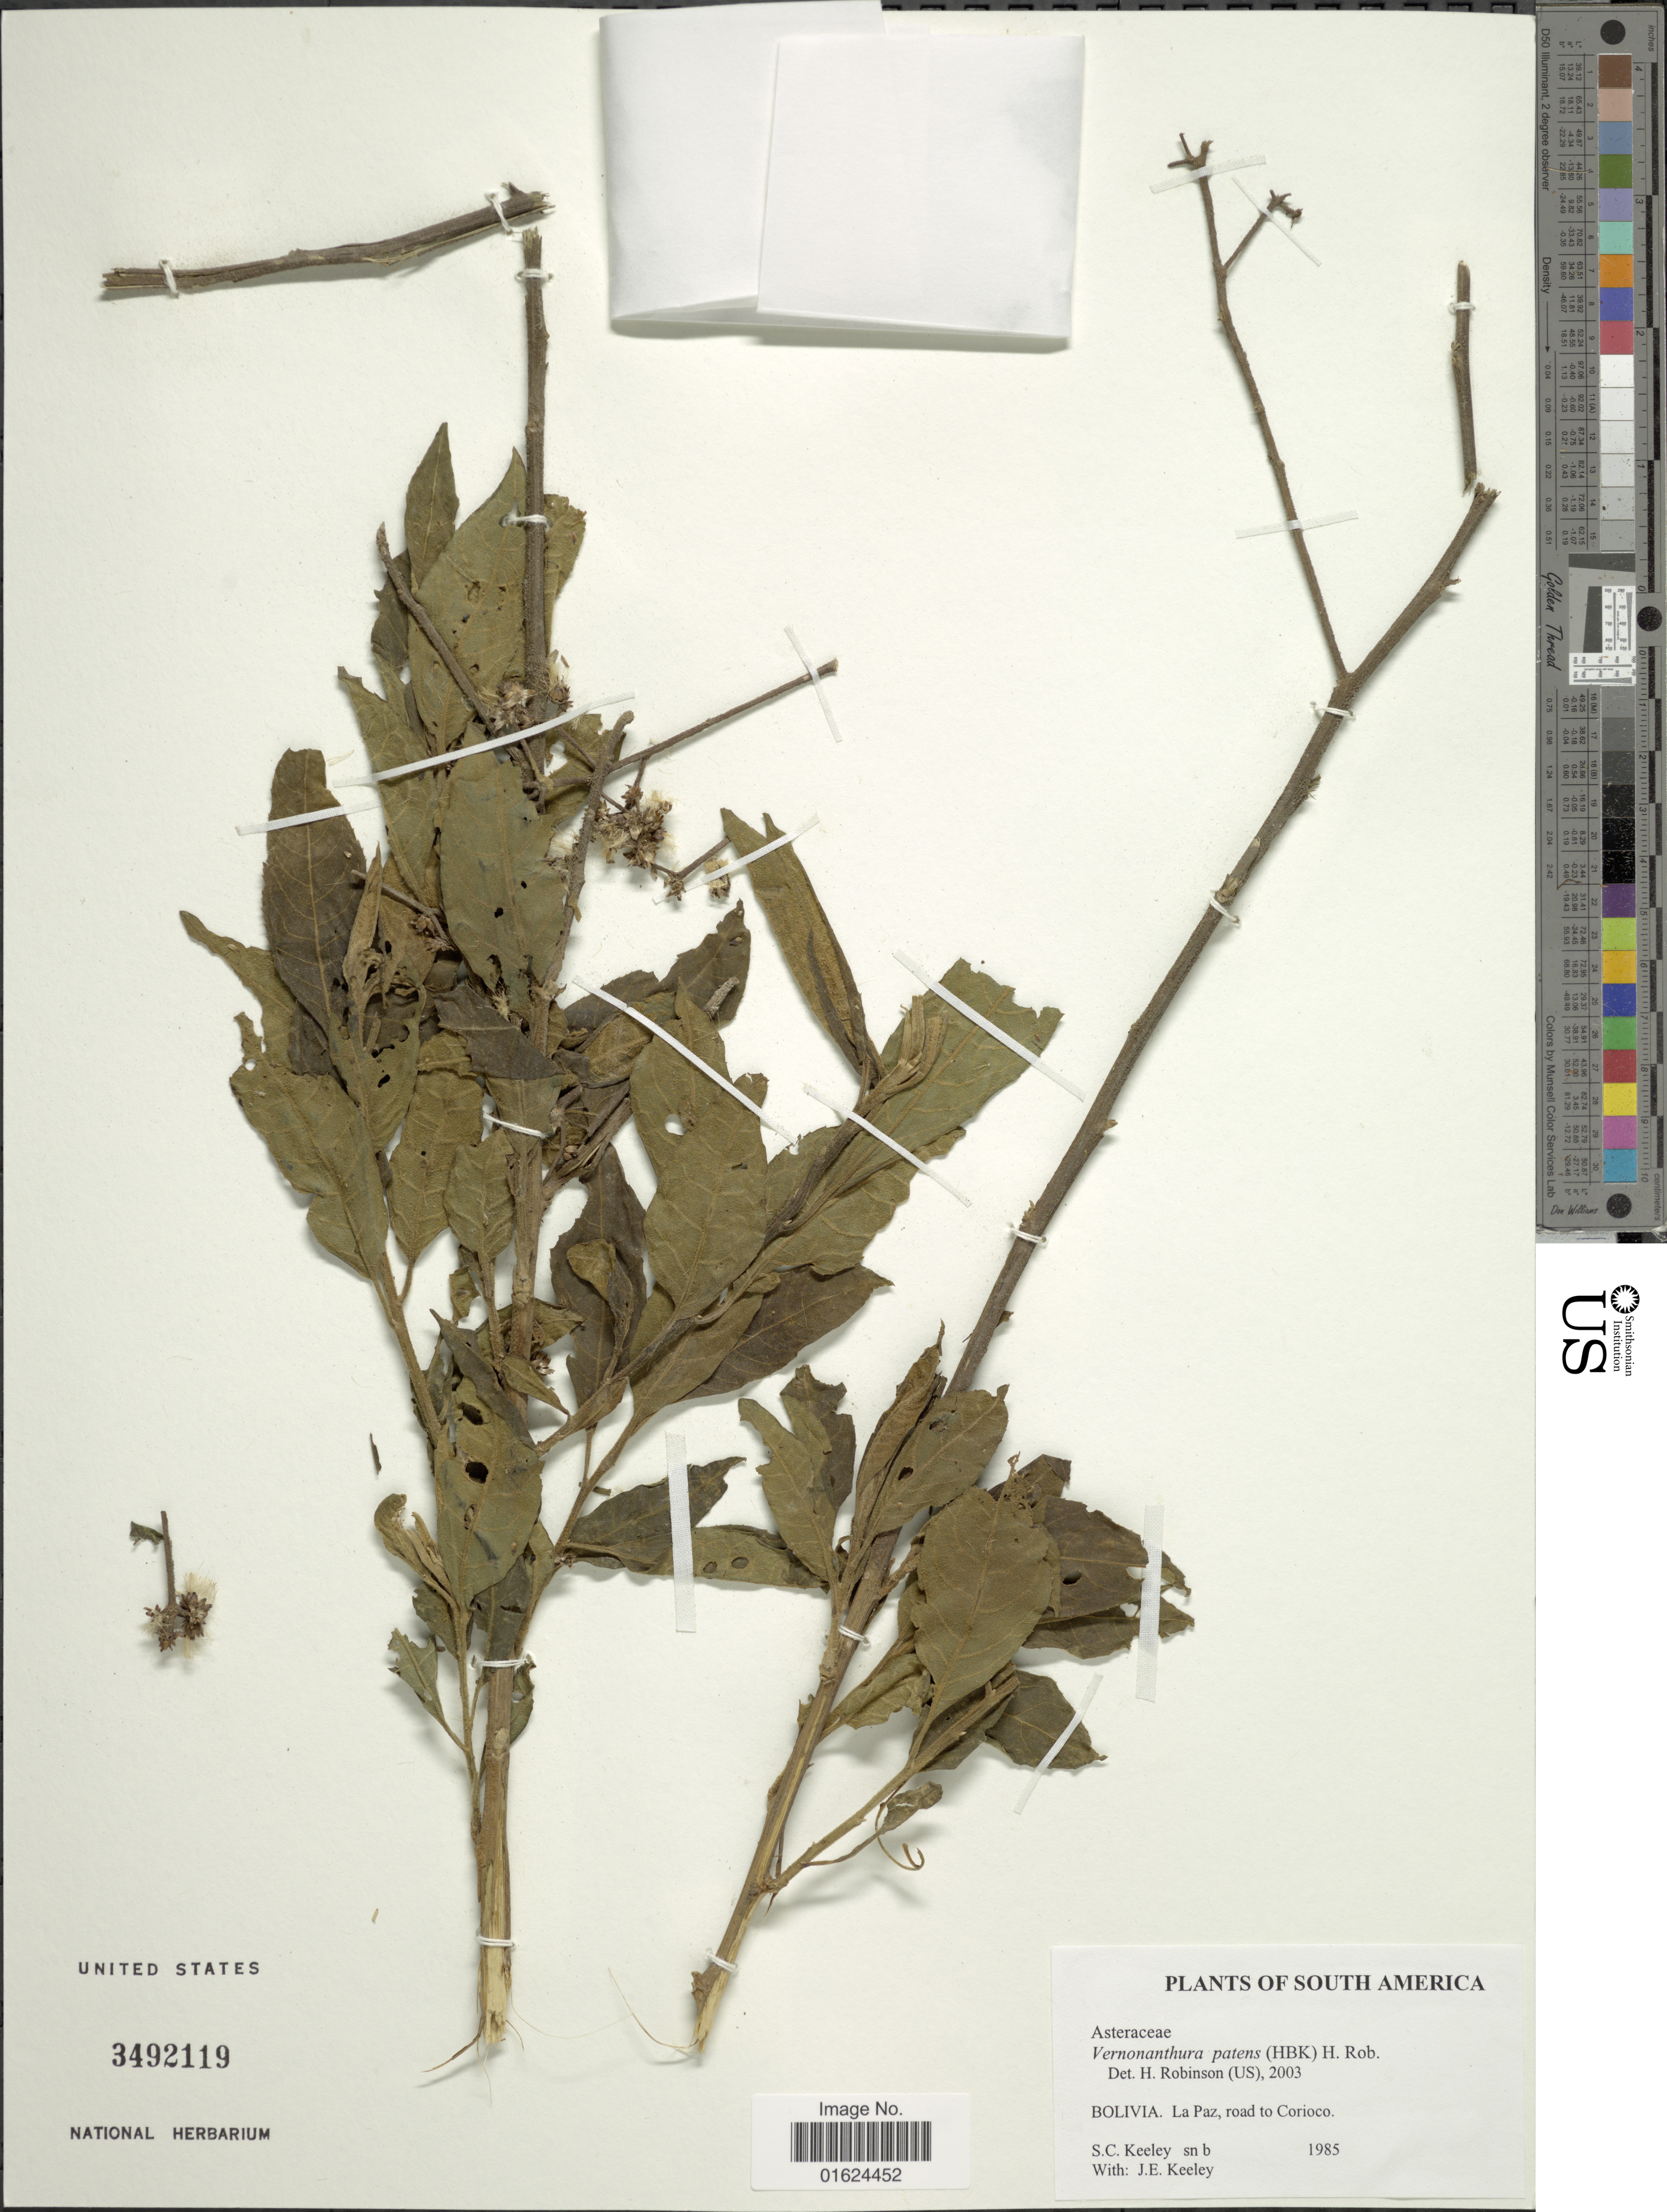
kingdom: Plantae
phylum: Tracheophyta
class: Magnoliopsida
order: Asterales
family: Asteraceae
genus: Vernonanthura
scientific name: Vernonanthura patens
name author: (Kunth) H. Rob.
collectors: S. C. Keeley & J. E. Keeley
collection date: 1985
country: Bolivia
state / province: La Paz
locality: Road to Corioco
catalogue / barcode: US 3492119